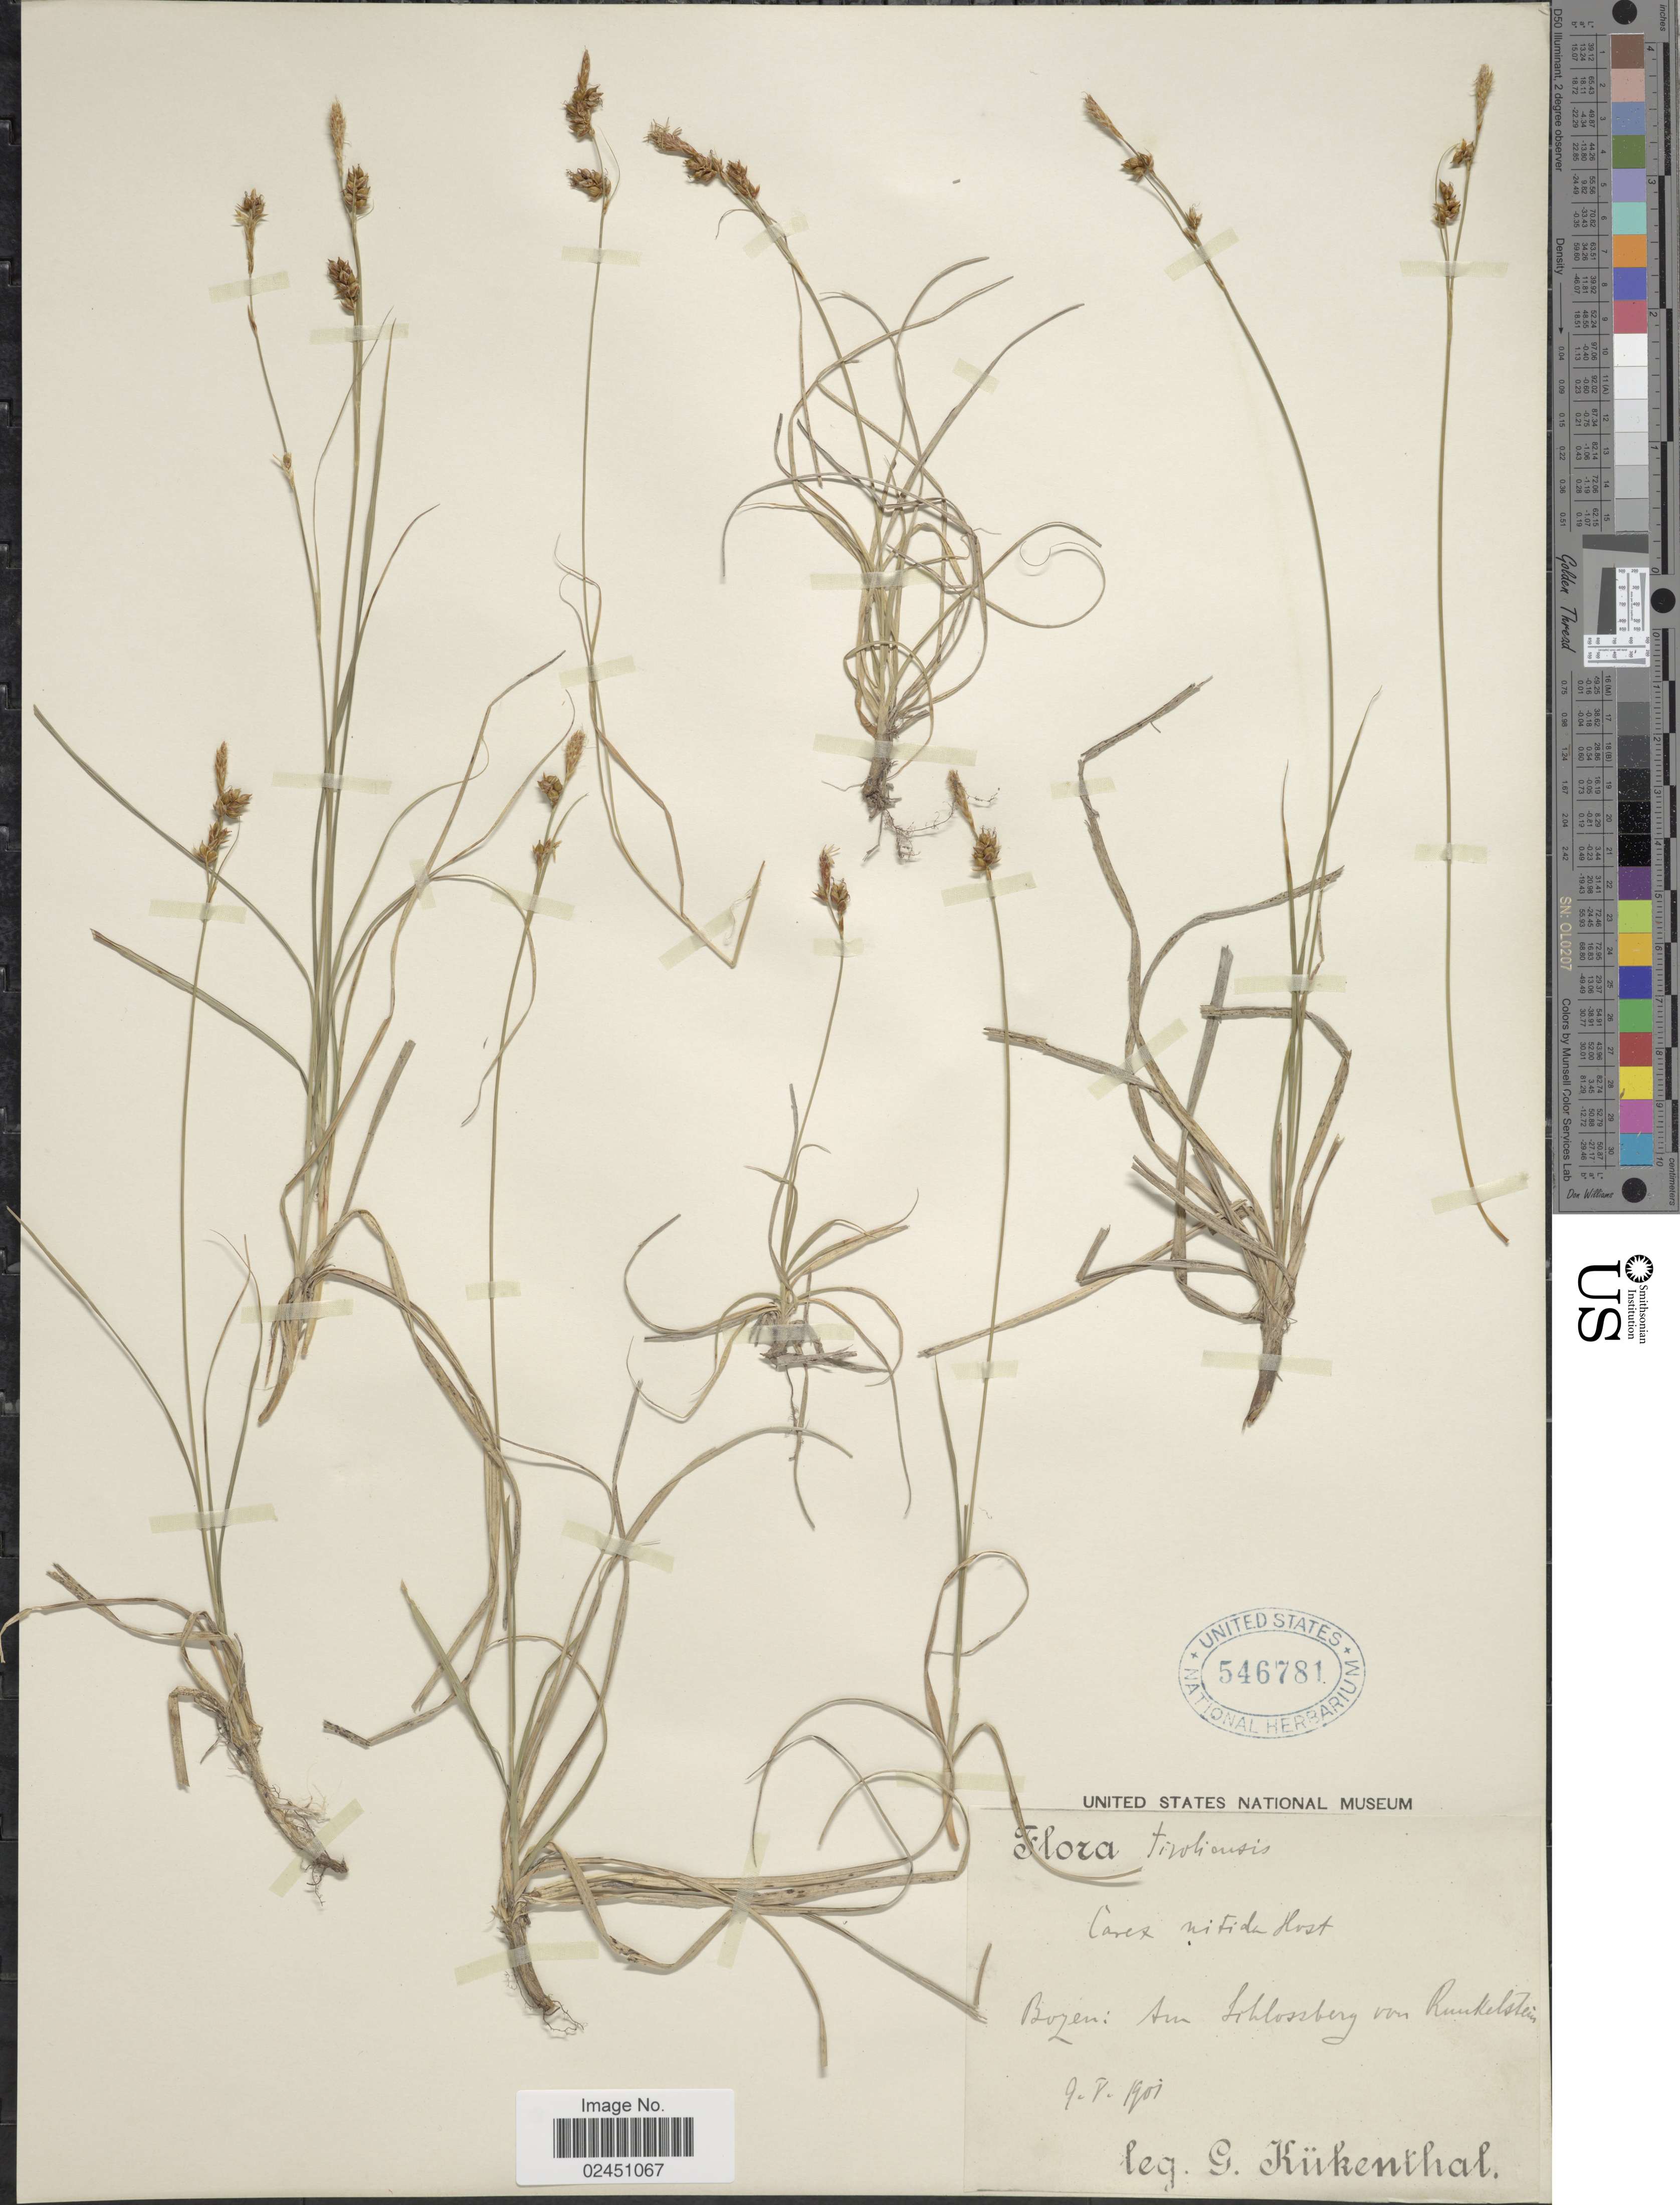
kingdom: Plantae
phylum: Tracheophyta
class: Liliopsida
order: Poales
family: Cyperaceae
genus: Carex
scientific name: Carex liparocarpos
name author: Gaudin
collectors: G. Kükenthal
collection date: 1901-05-09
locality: Boyen: Au Schlossberg von Runkelstein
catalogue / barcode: US 546781